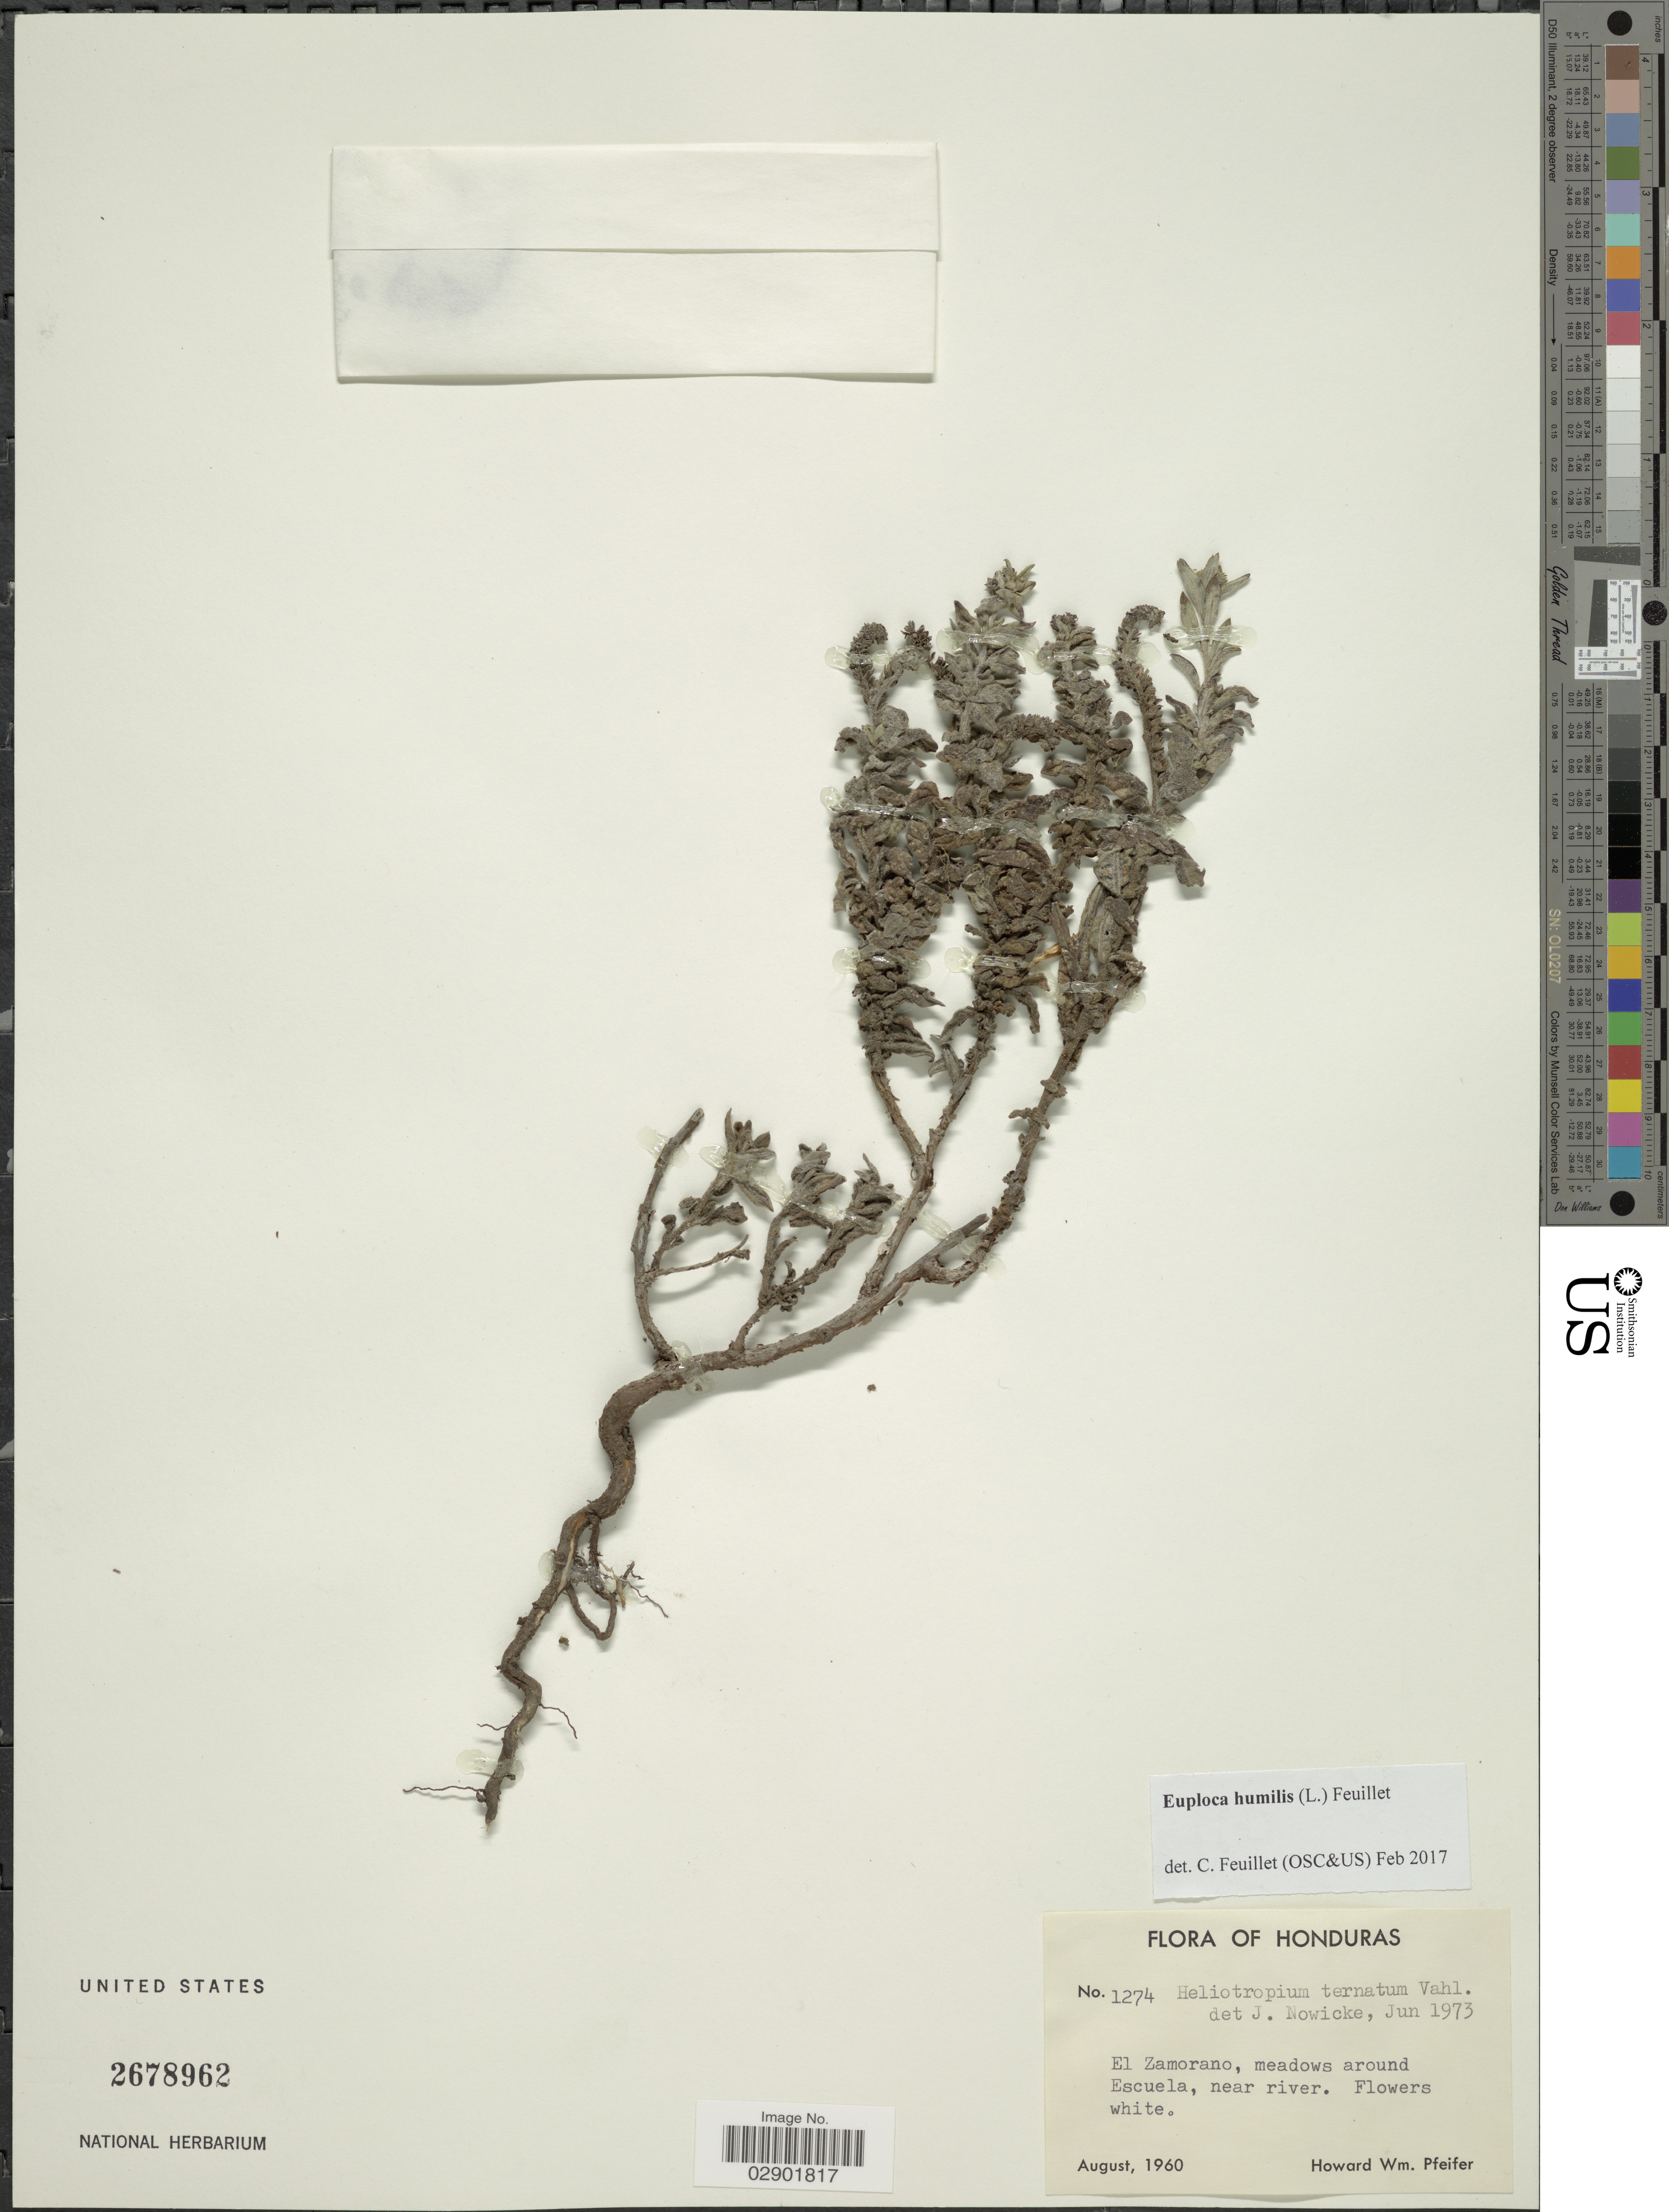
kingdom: Plantae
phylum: Tracheophyta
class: Magnoliopsida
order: Boraginales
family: Heliotropiaceae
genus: Euploca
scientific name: Euploca humilis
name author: (L.) Feuillet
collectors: H. W. Pfeifer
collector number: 1274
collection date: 1960-08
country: Honduras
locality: El Zamorano, meadows around Escuela, near river.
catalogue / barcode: US 2678962